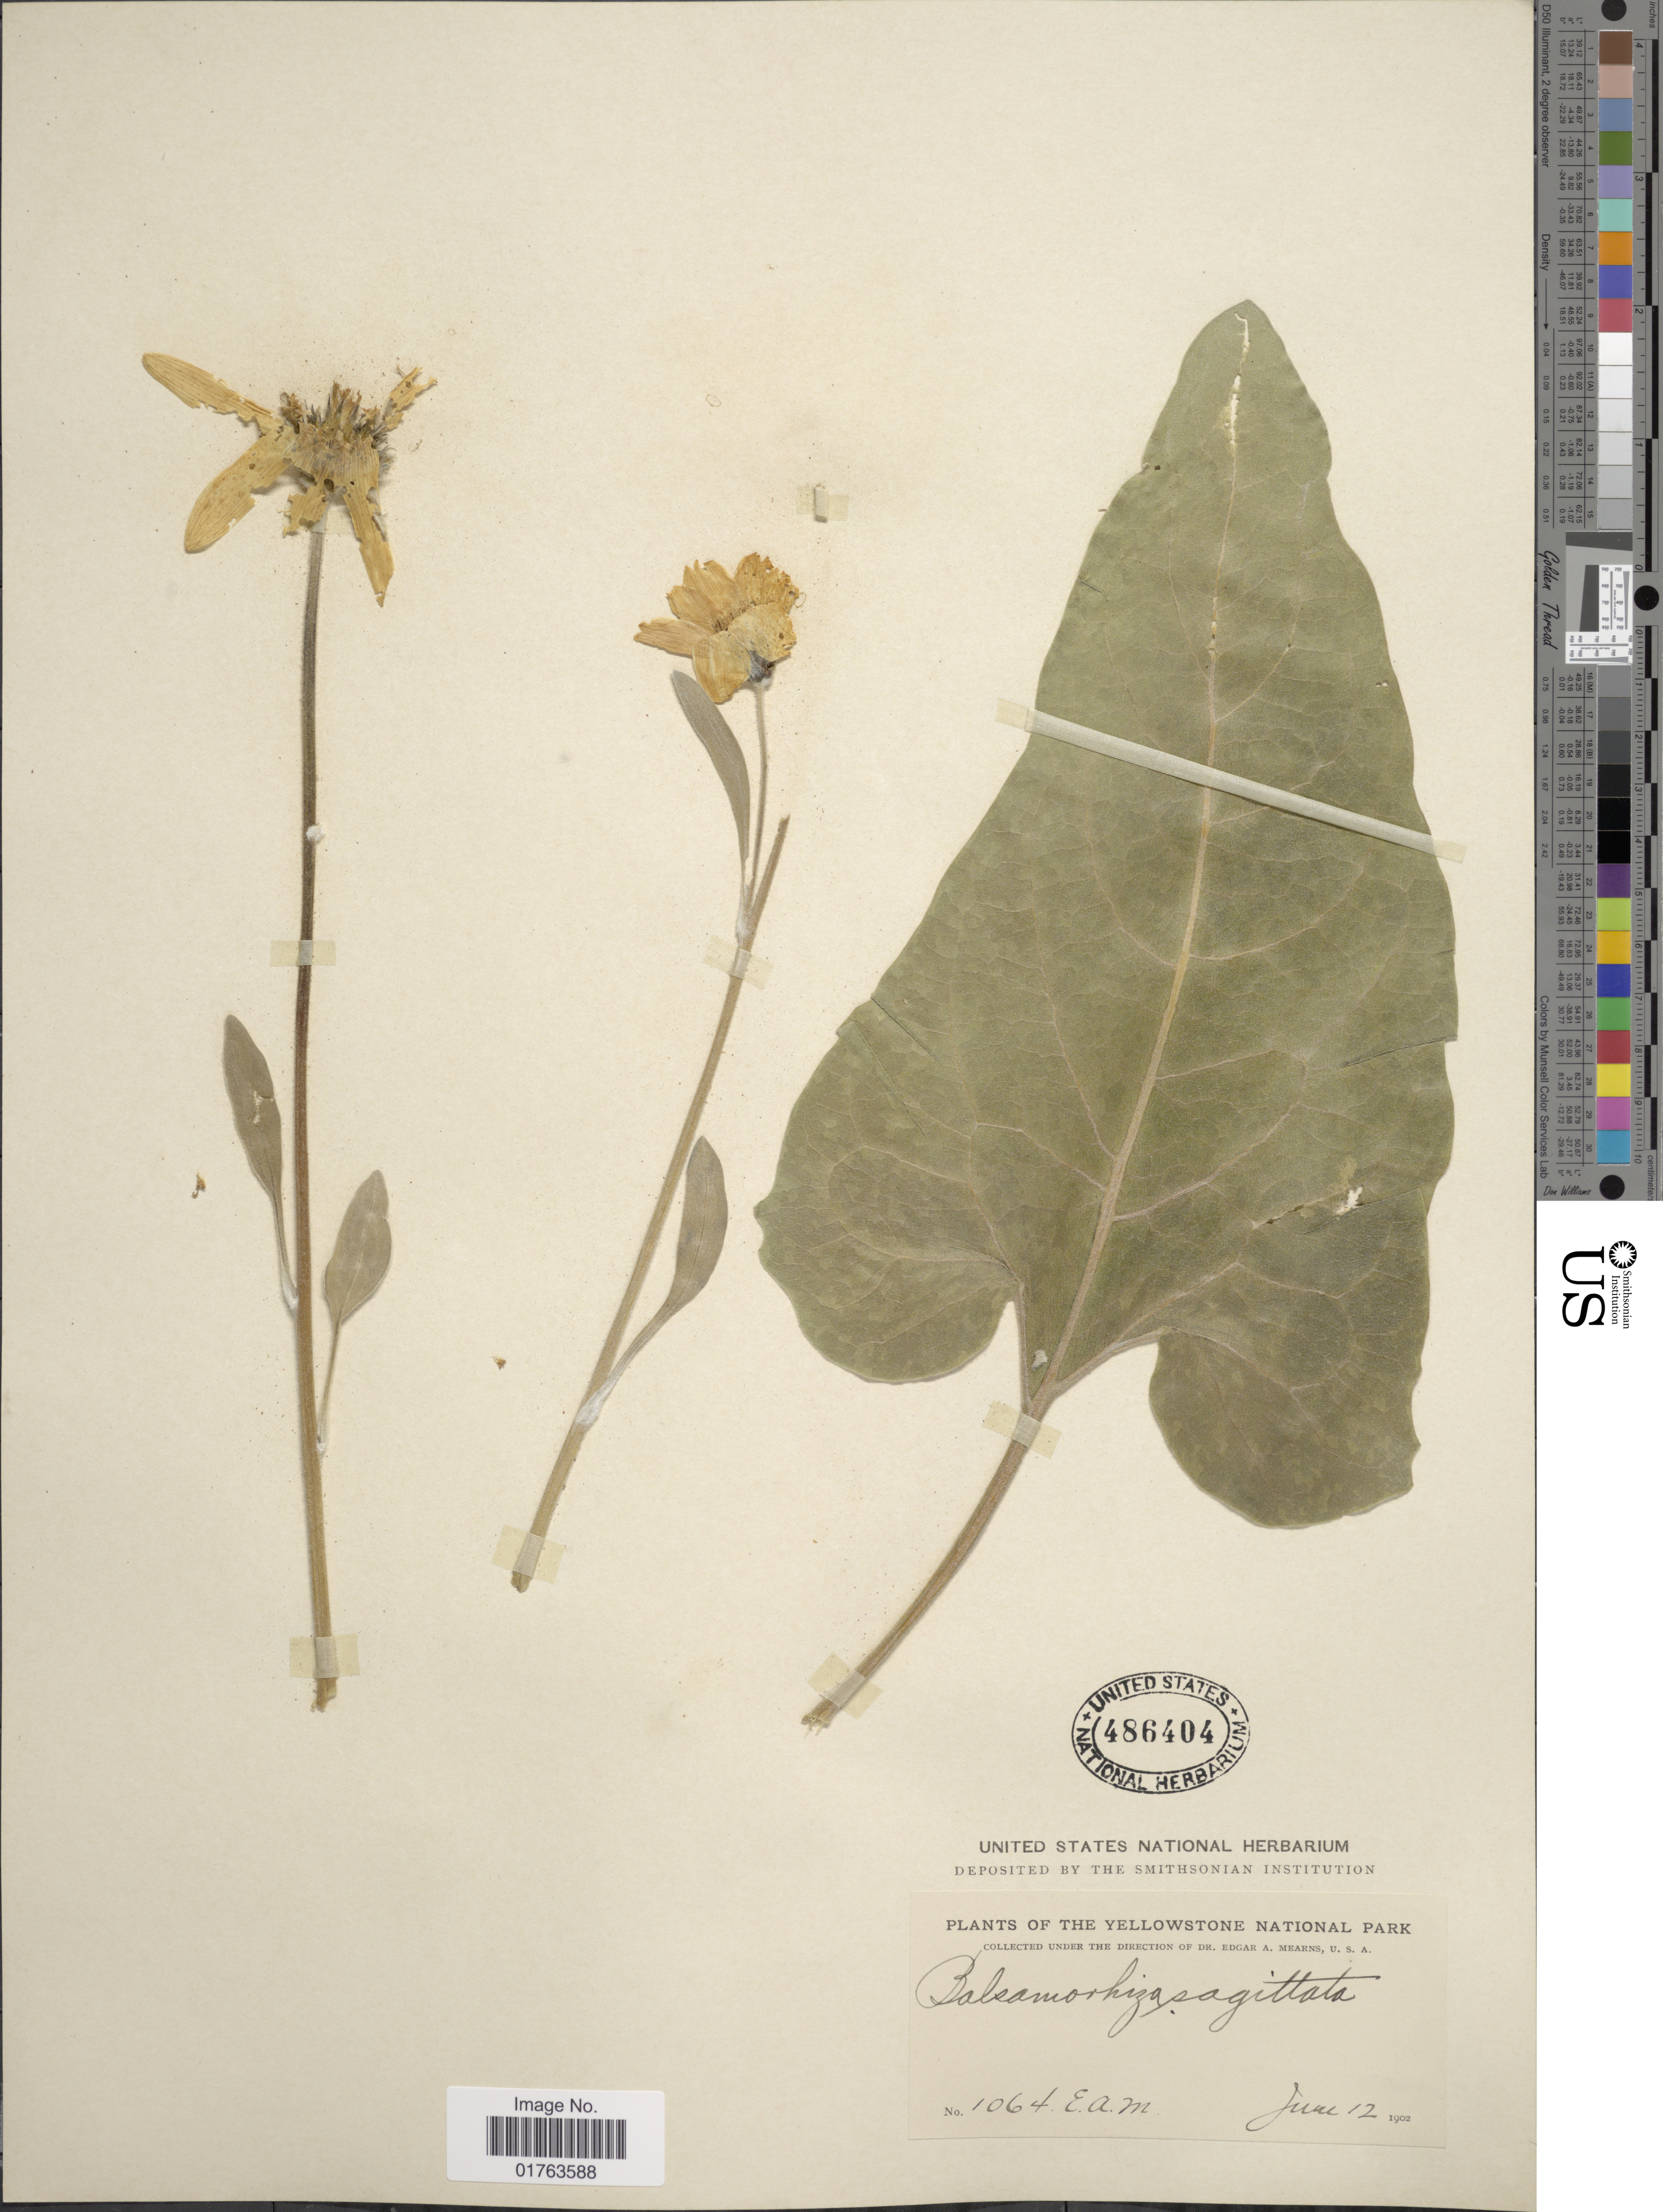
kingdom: Plantae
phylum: Tracheophyta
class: Magnoliopsida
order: Asterales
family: Asteraceae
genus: Balsamorhiza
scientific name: Balsamorhiza sagittata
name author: (Pursh) Nutt.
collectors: E. A. Mearns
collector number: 1064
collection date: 1902-06-12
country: United States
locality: Yellowstone National Park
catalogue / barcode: US 486404